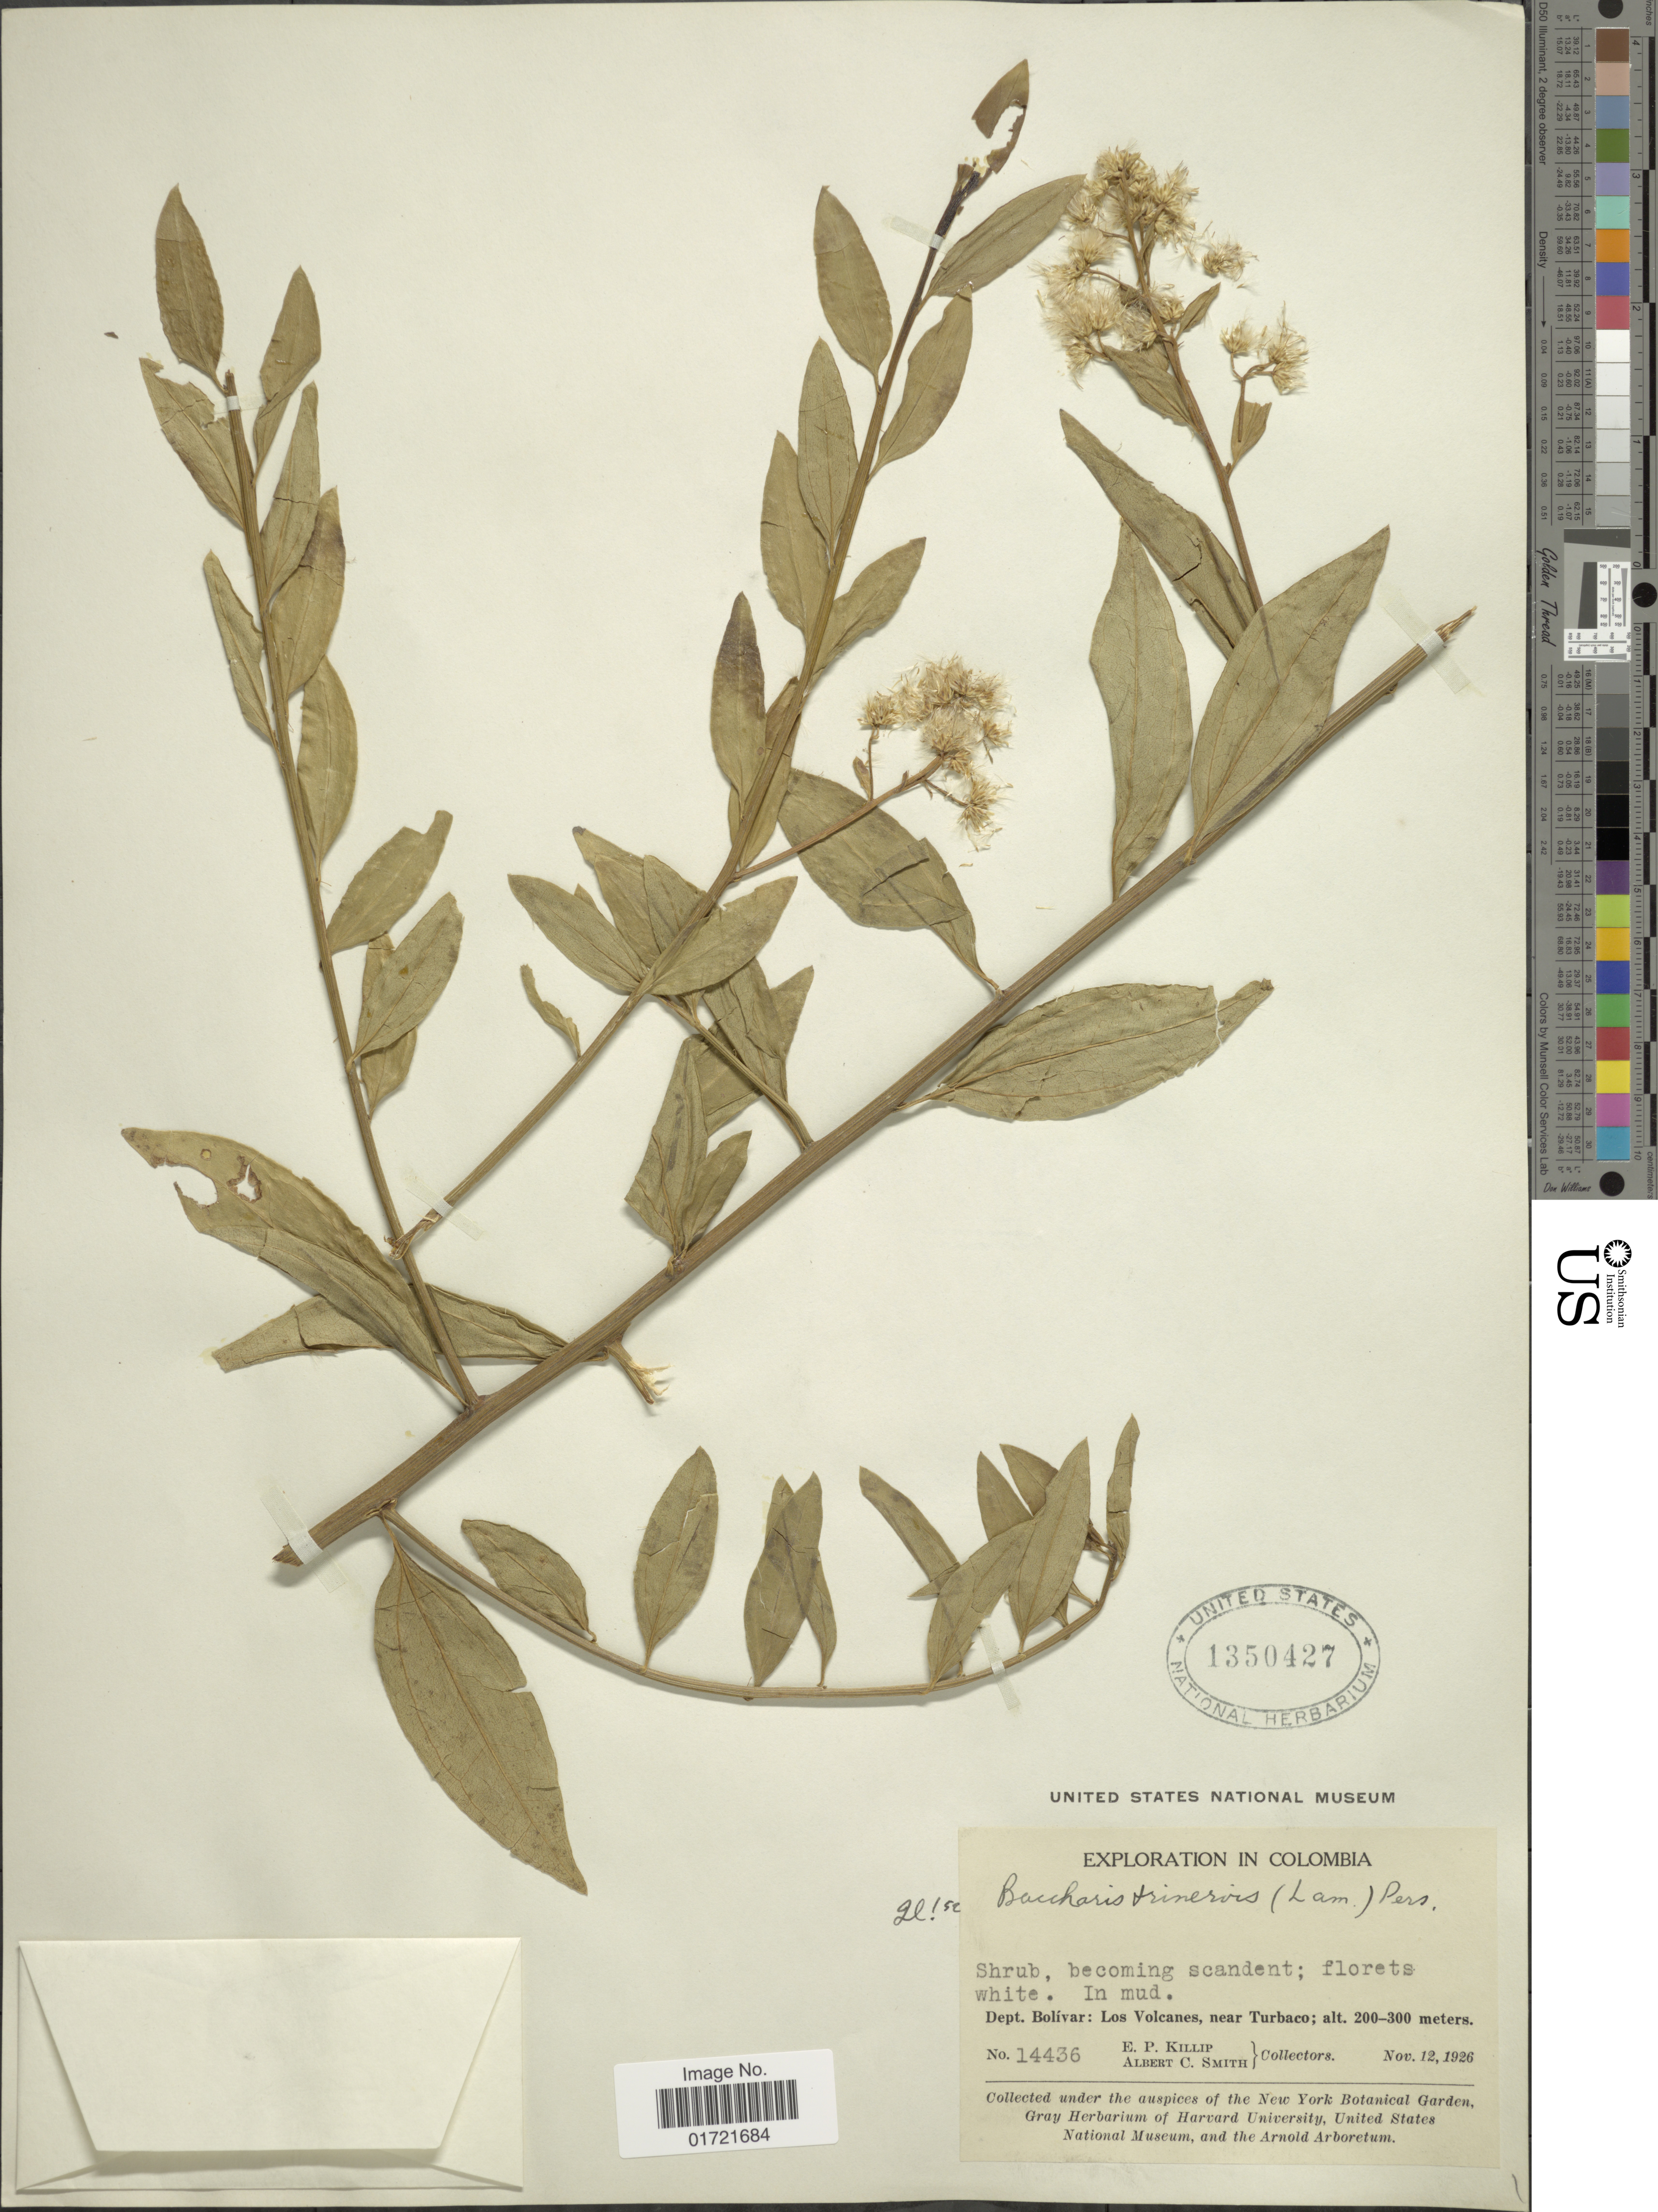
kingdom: Plantae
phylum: Tracheophyta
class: Magnoliopsida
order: Asterales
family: Asteraceae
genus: Baccharis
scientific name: Baccharis trinervis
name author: (Lam.) Pers.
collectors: E. P. Killip & A. C. Smith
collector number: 14436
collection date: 1926-11-12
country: Colombia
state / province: Bolívar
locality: Dept. Bolivar: Los Volcanos, near Turbaco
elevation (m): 200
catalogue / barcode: US 1350427